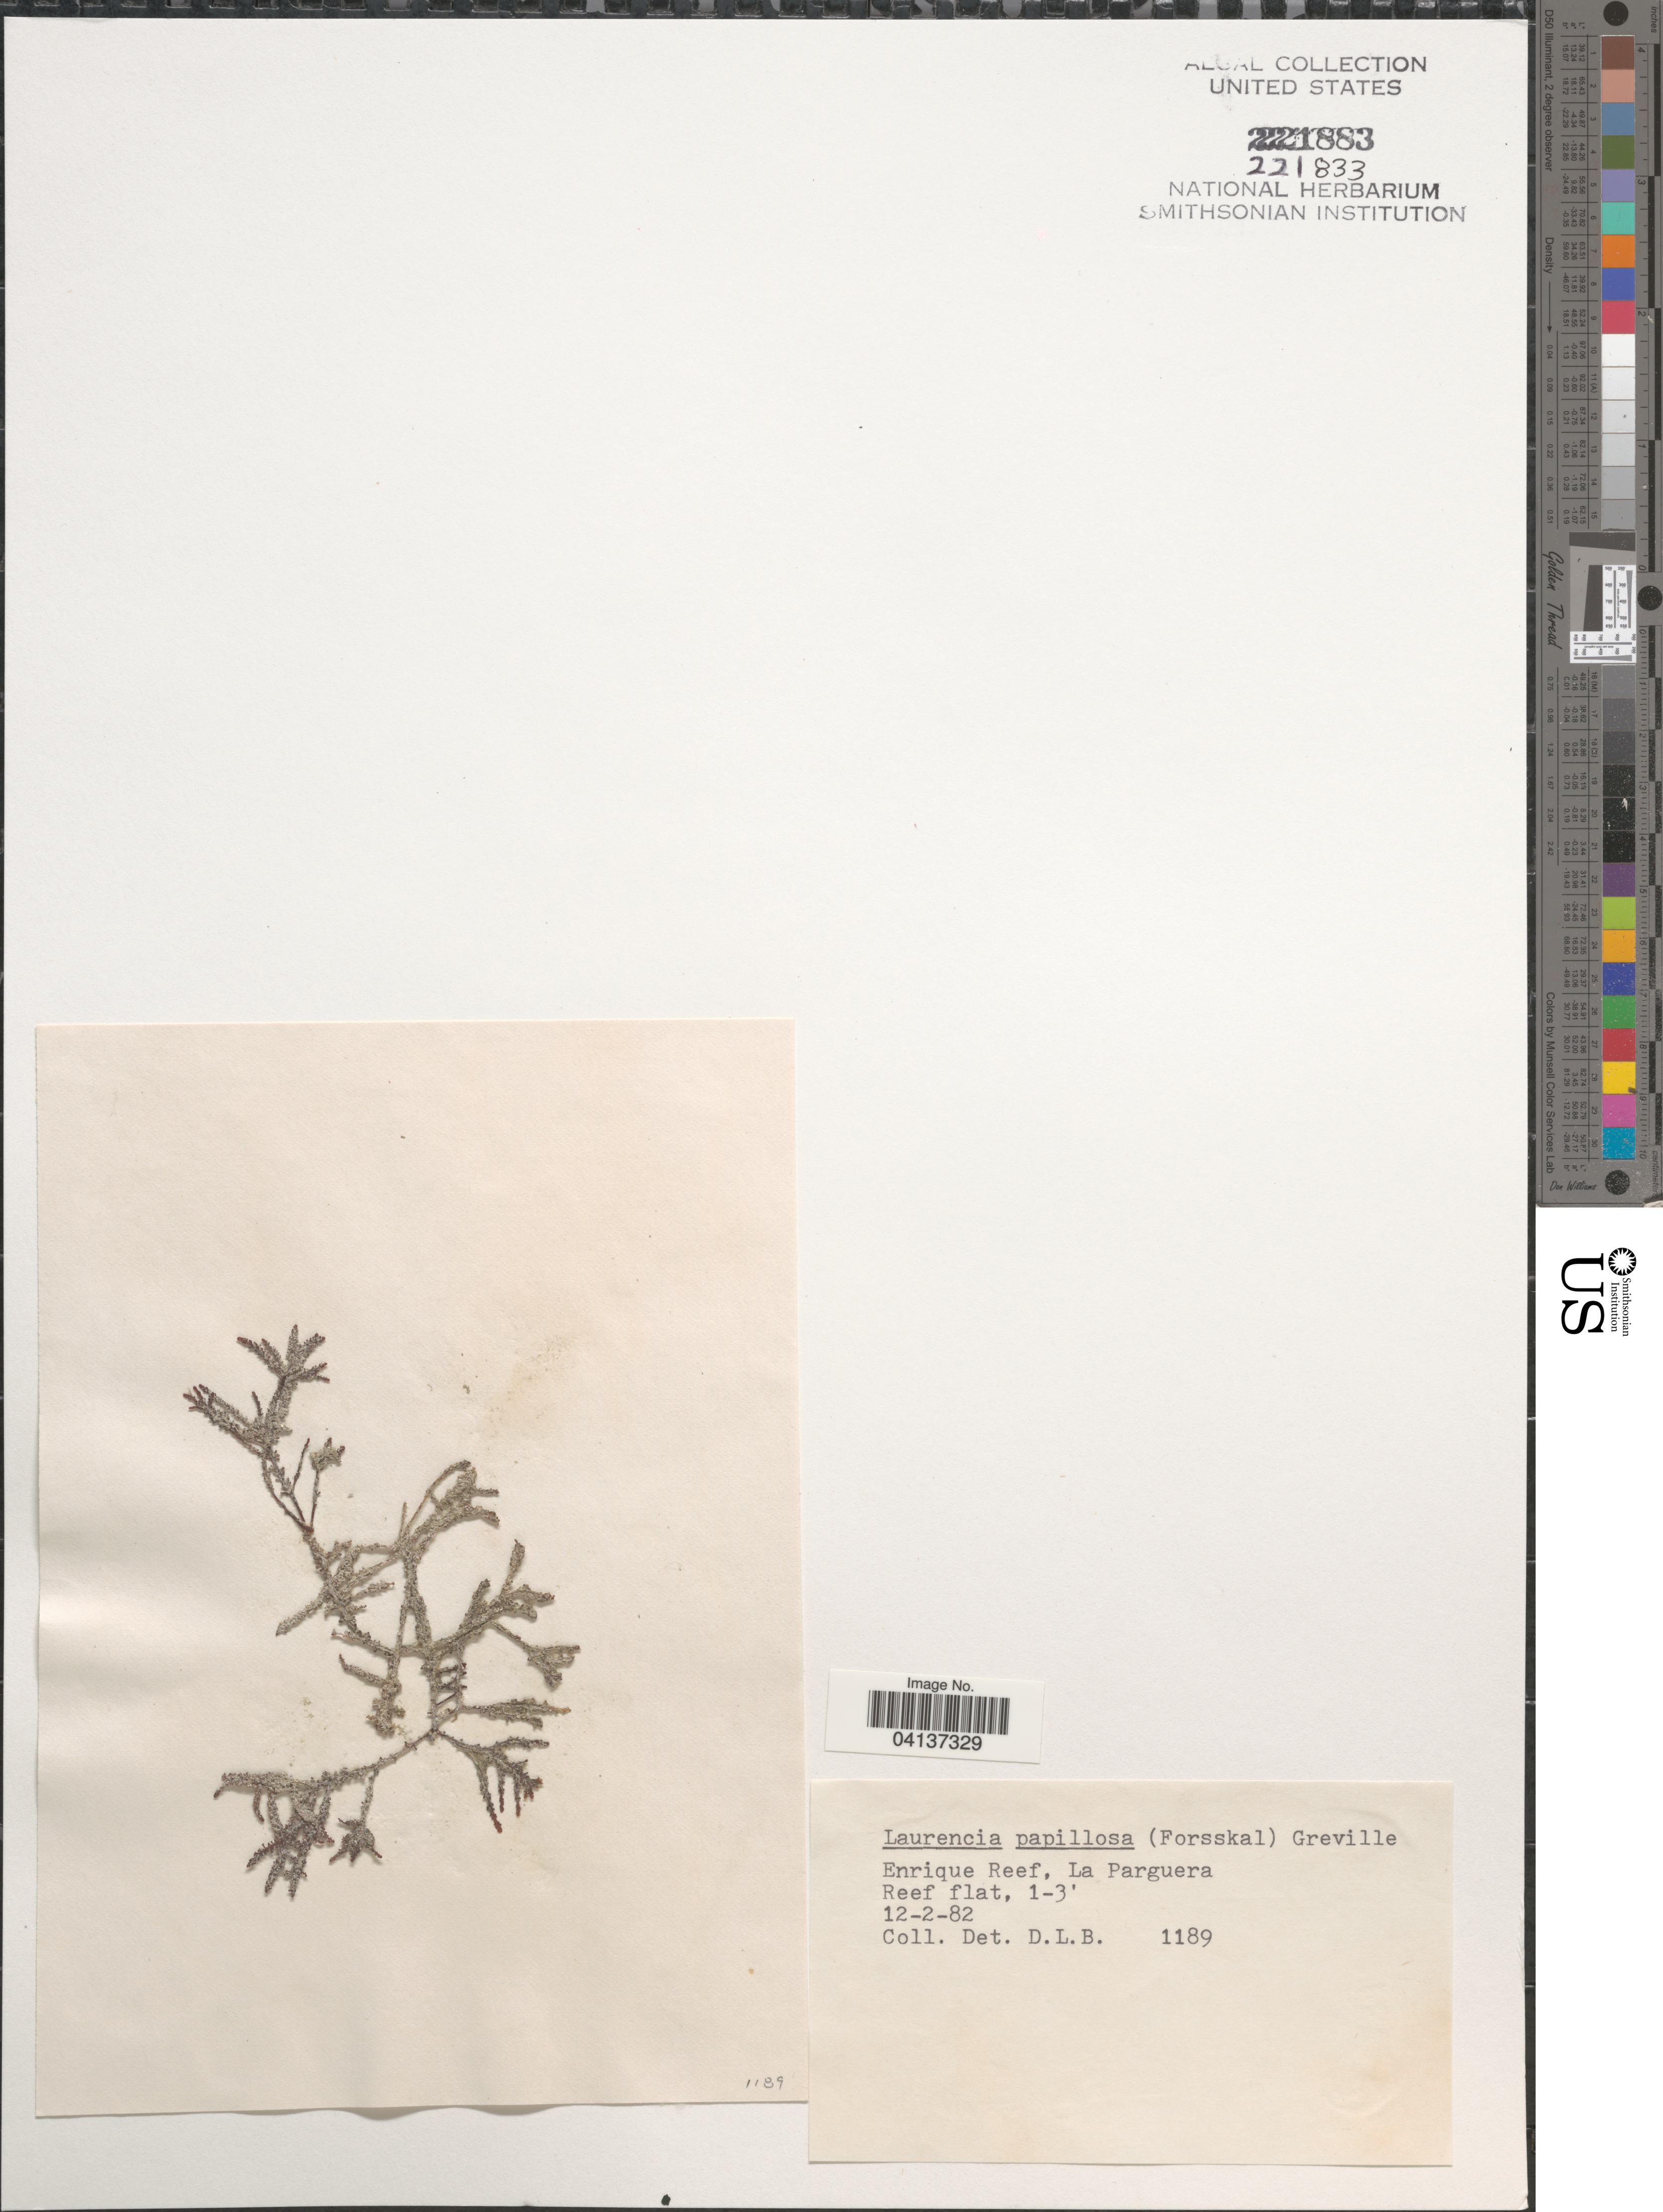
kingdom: Plantae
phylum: Rhodophyta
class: Florideophyceae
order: Ceramiales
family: Rhodomelaceae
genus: Palisada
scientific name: Palisada perforata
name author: (Bory) K.W. Nam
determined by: Algae name updating Project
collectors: D. L. B.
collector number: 1189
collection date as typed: Transcribed d/m/y: 2/12/82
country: Puerto Rico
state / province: Lajas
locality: Enrique Reef, La Parguera. Reef flat.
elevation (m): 0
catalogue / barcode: US 221833